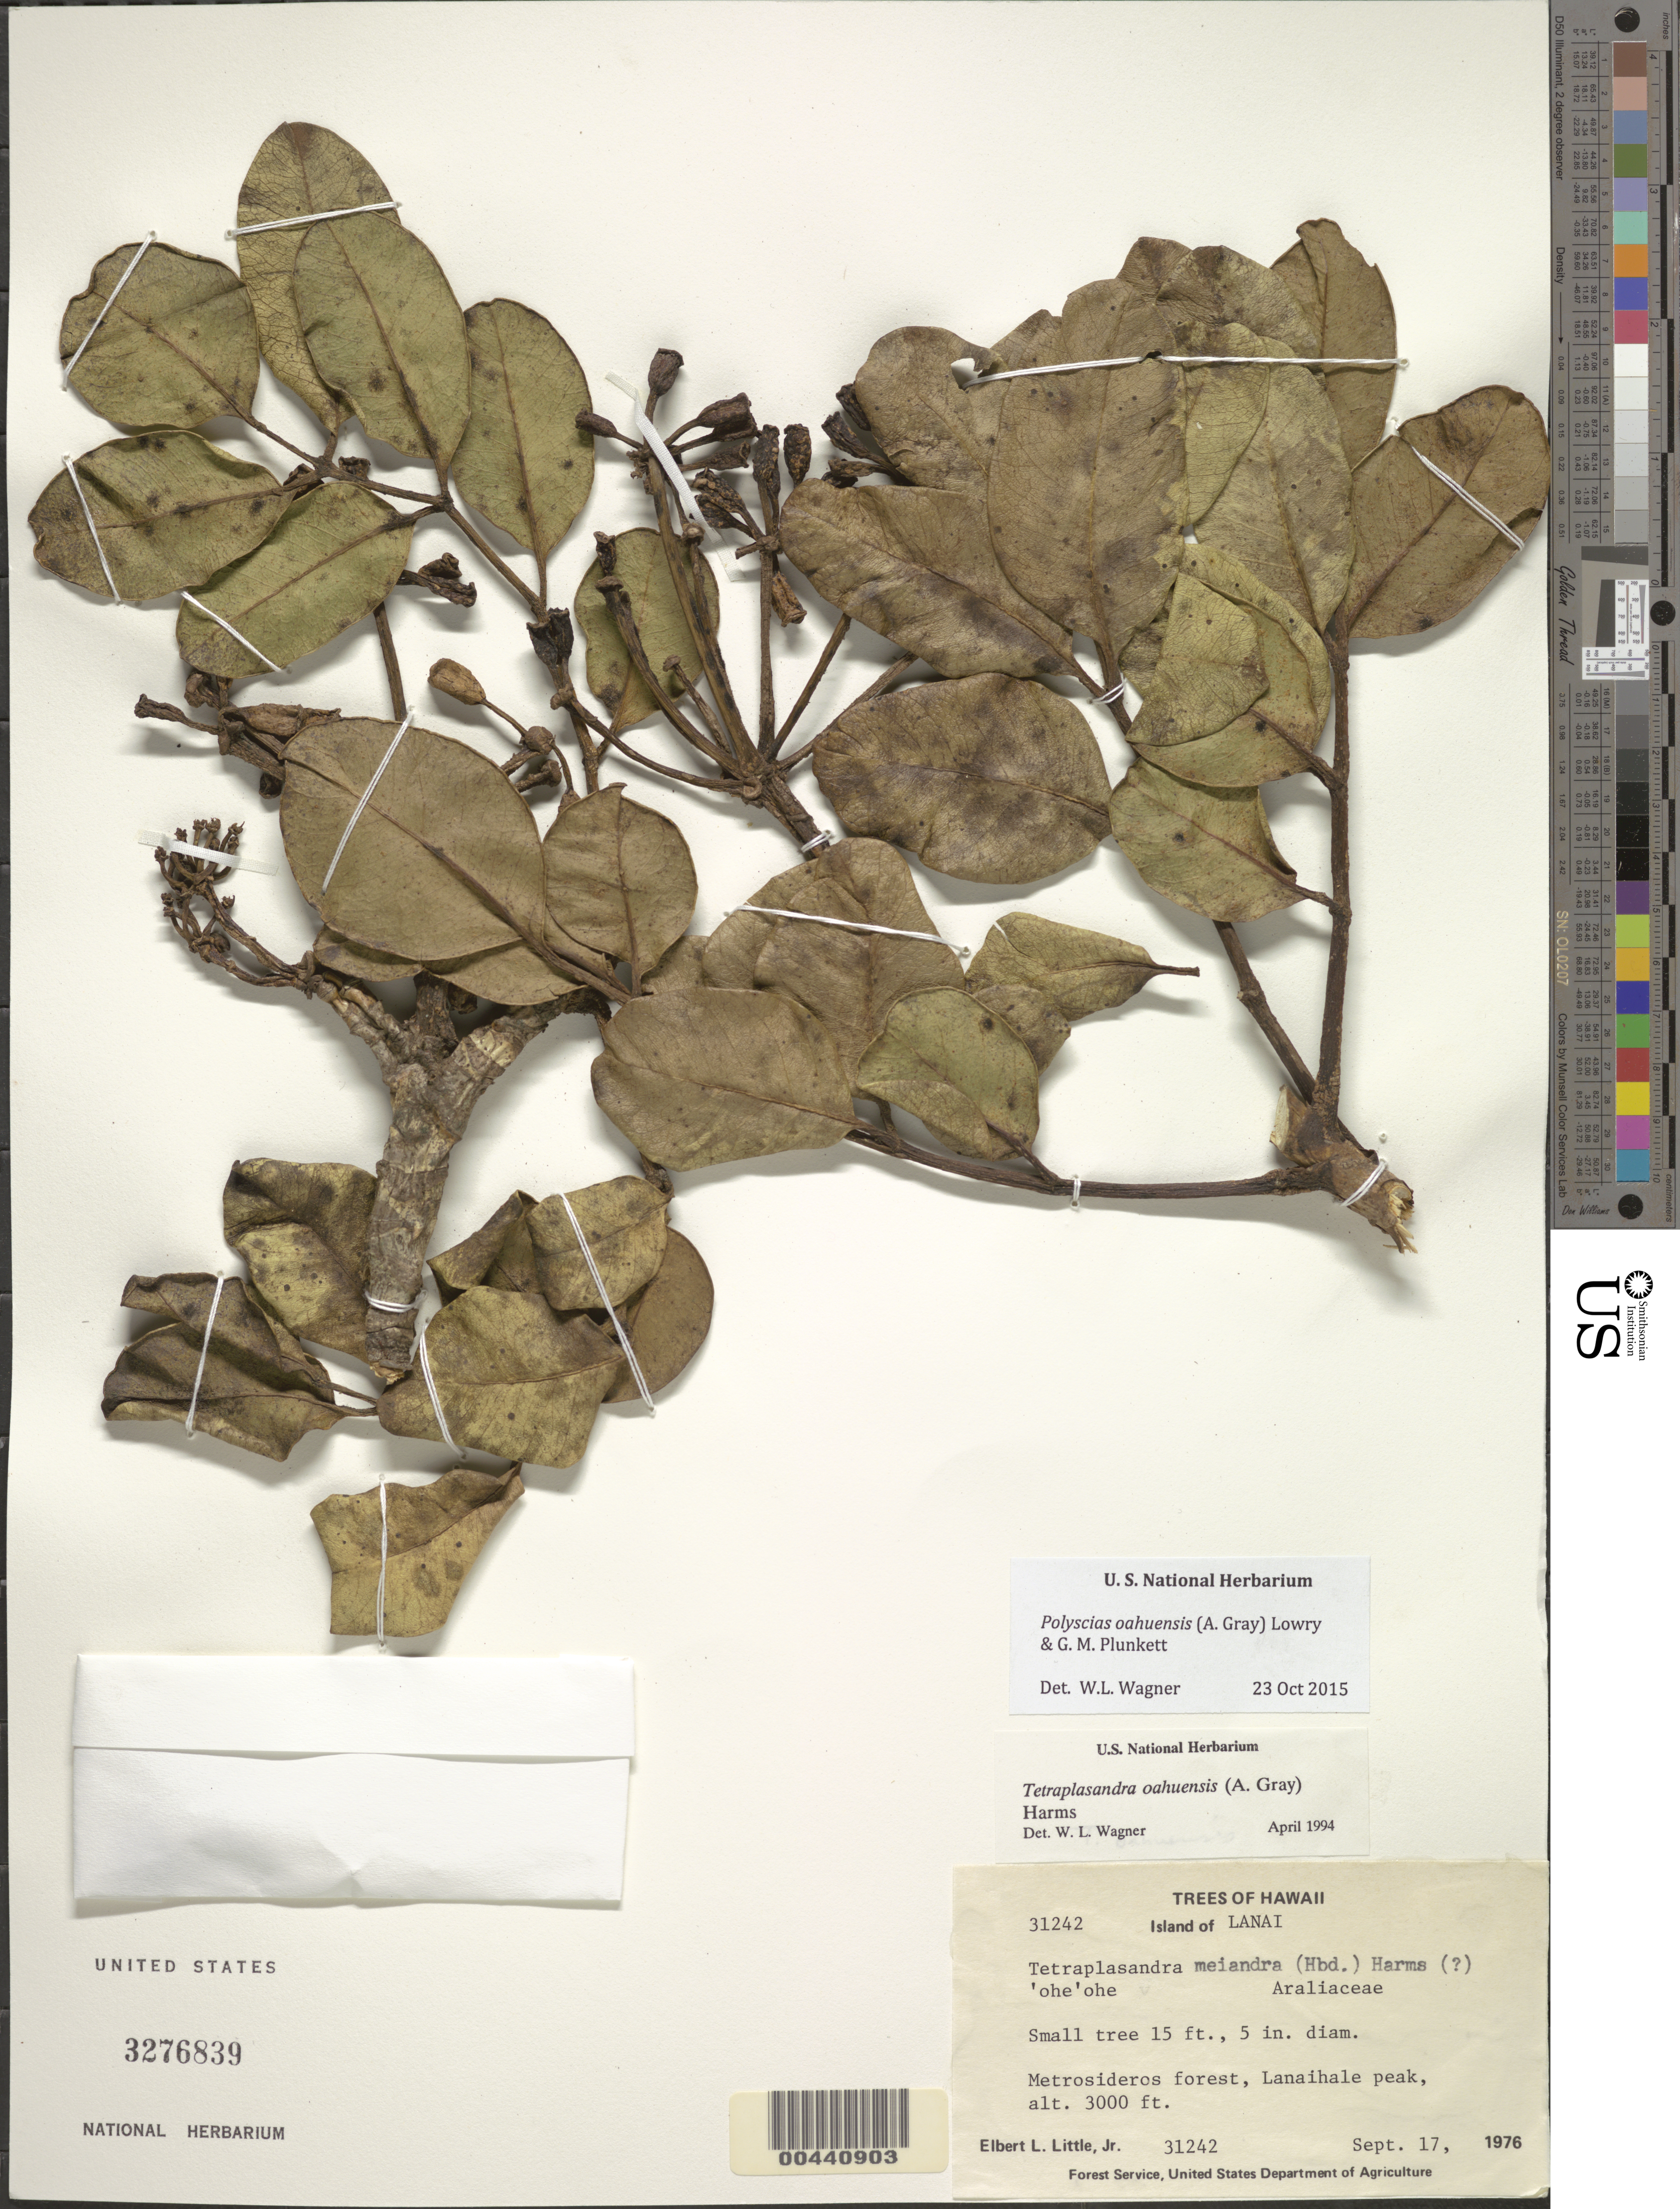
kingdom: Plantae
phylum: Tracheophyta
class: Magnoliopsida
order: Apiales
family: Araliaceae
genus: Polyscias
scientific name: Polyscias oahuensis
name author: (A. Gray) Lowry & G. M. Plunkett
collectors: E. L. Little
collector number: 31242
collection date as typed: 17 Sep 1976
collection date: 1976-09-17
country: United States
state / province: Hawaii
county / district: Maui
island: Lana'i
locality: Lanaihale Peak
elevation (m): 914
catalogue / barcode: US 3276839